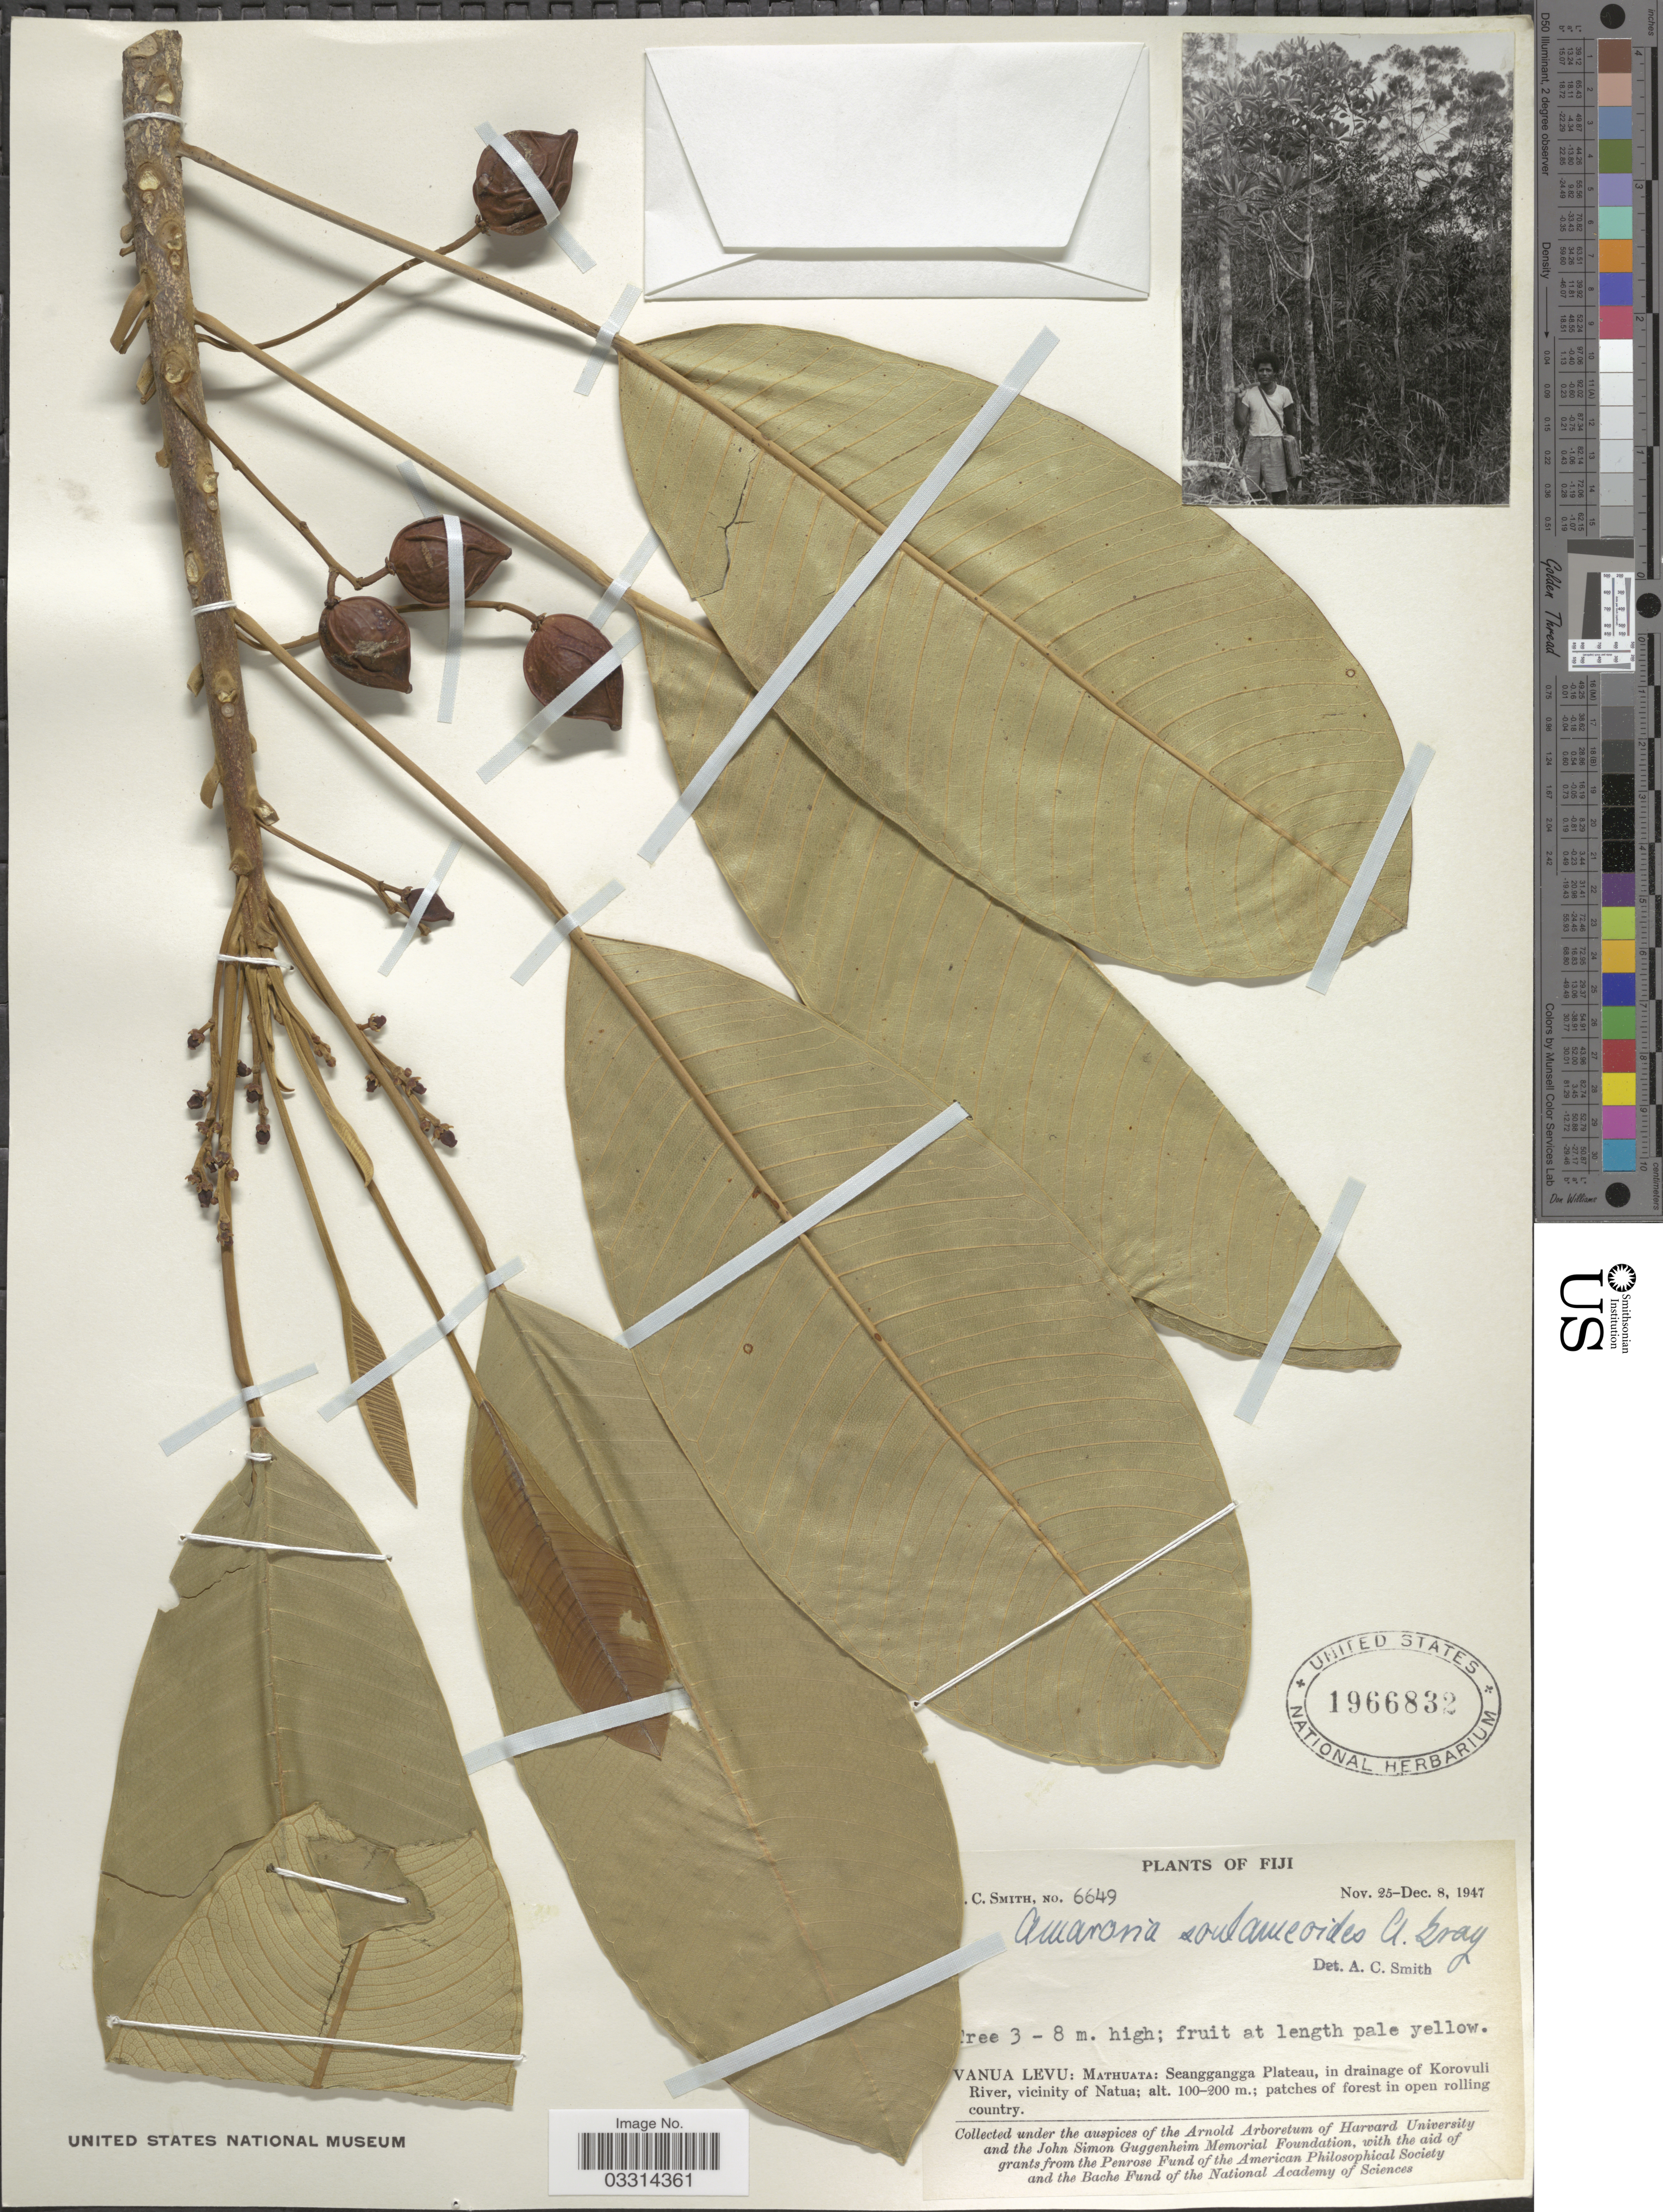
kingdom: Plantae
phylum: Tracheophyta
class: Magnoliopsida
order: Sapindales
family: Simaroubaceae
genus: Soulamea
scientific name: Soulamea soulameoides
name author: (A. Gray) Noot.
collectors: A. C. Smith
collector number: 6649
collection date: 1947-11-25/1947-12-08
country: Fiji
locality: Vanua Levu: Mathuata: Seanggangga Plateau, in drainage of Korovuli River, vicinity of Natua.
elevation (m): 100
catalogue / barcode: US 1966832